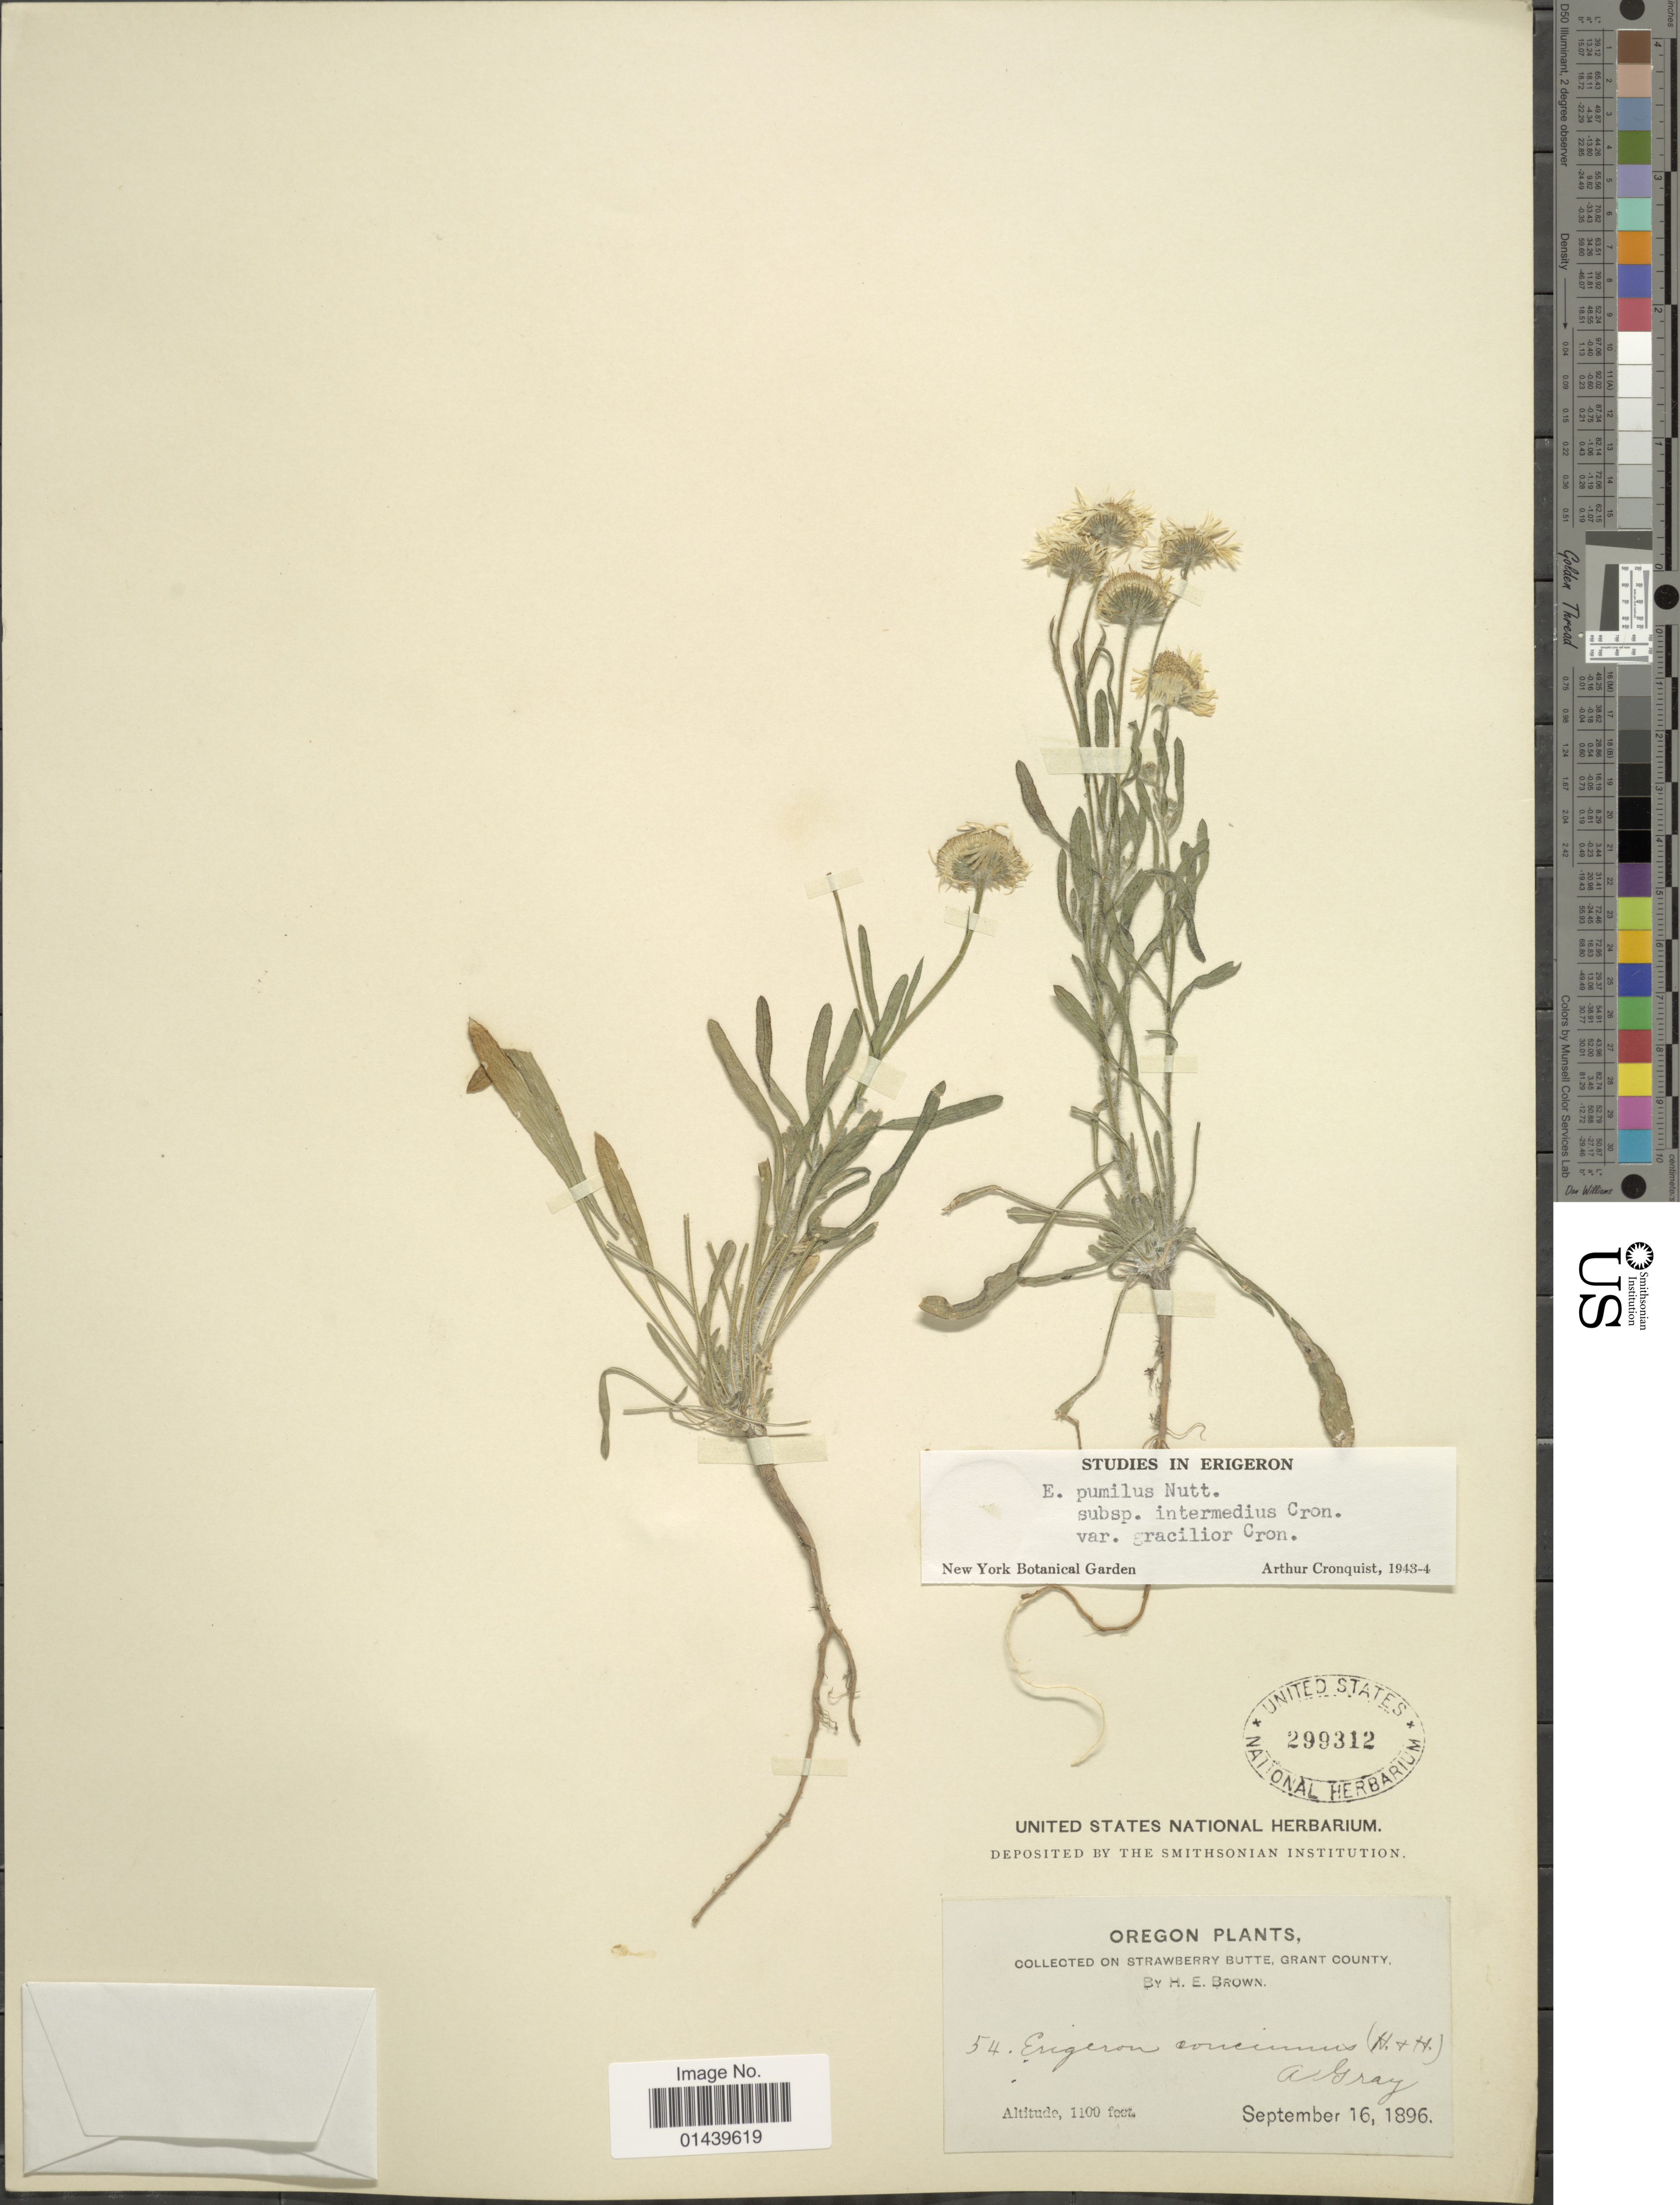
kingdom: Plantae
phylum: Tracheophyta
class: Magnoliopsida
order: Asterales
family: Asteraceae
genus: Erigeron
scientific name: Erigeron pumilus subsp. intermedius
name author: Cronq.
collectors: H. E. Brown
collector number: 54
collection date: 1896-09-16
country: United States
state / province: Oregon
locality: On Strawberry Butte, Grant County.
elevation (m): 335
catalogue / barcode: US 299312